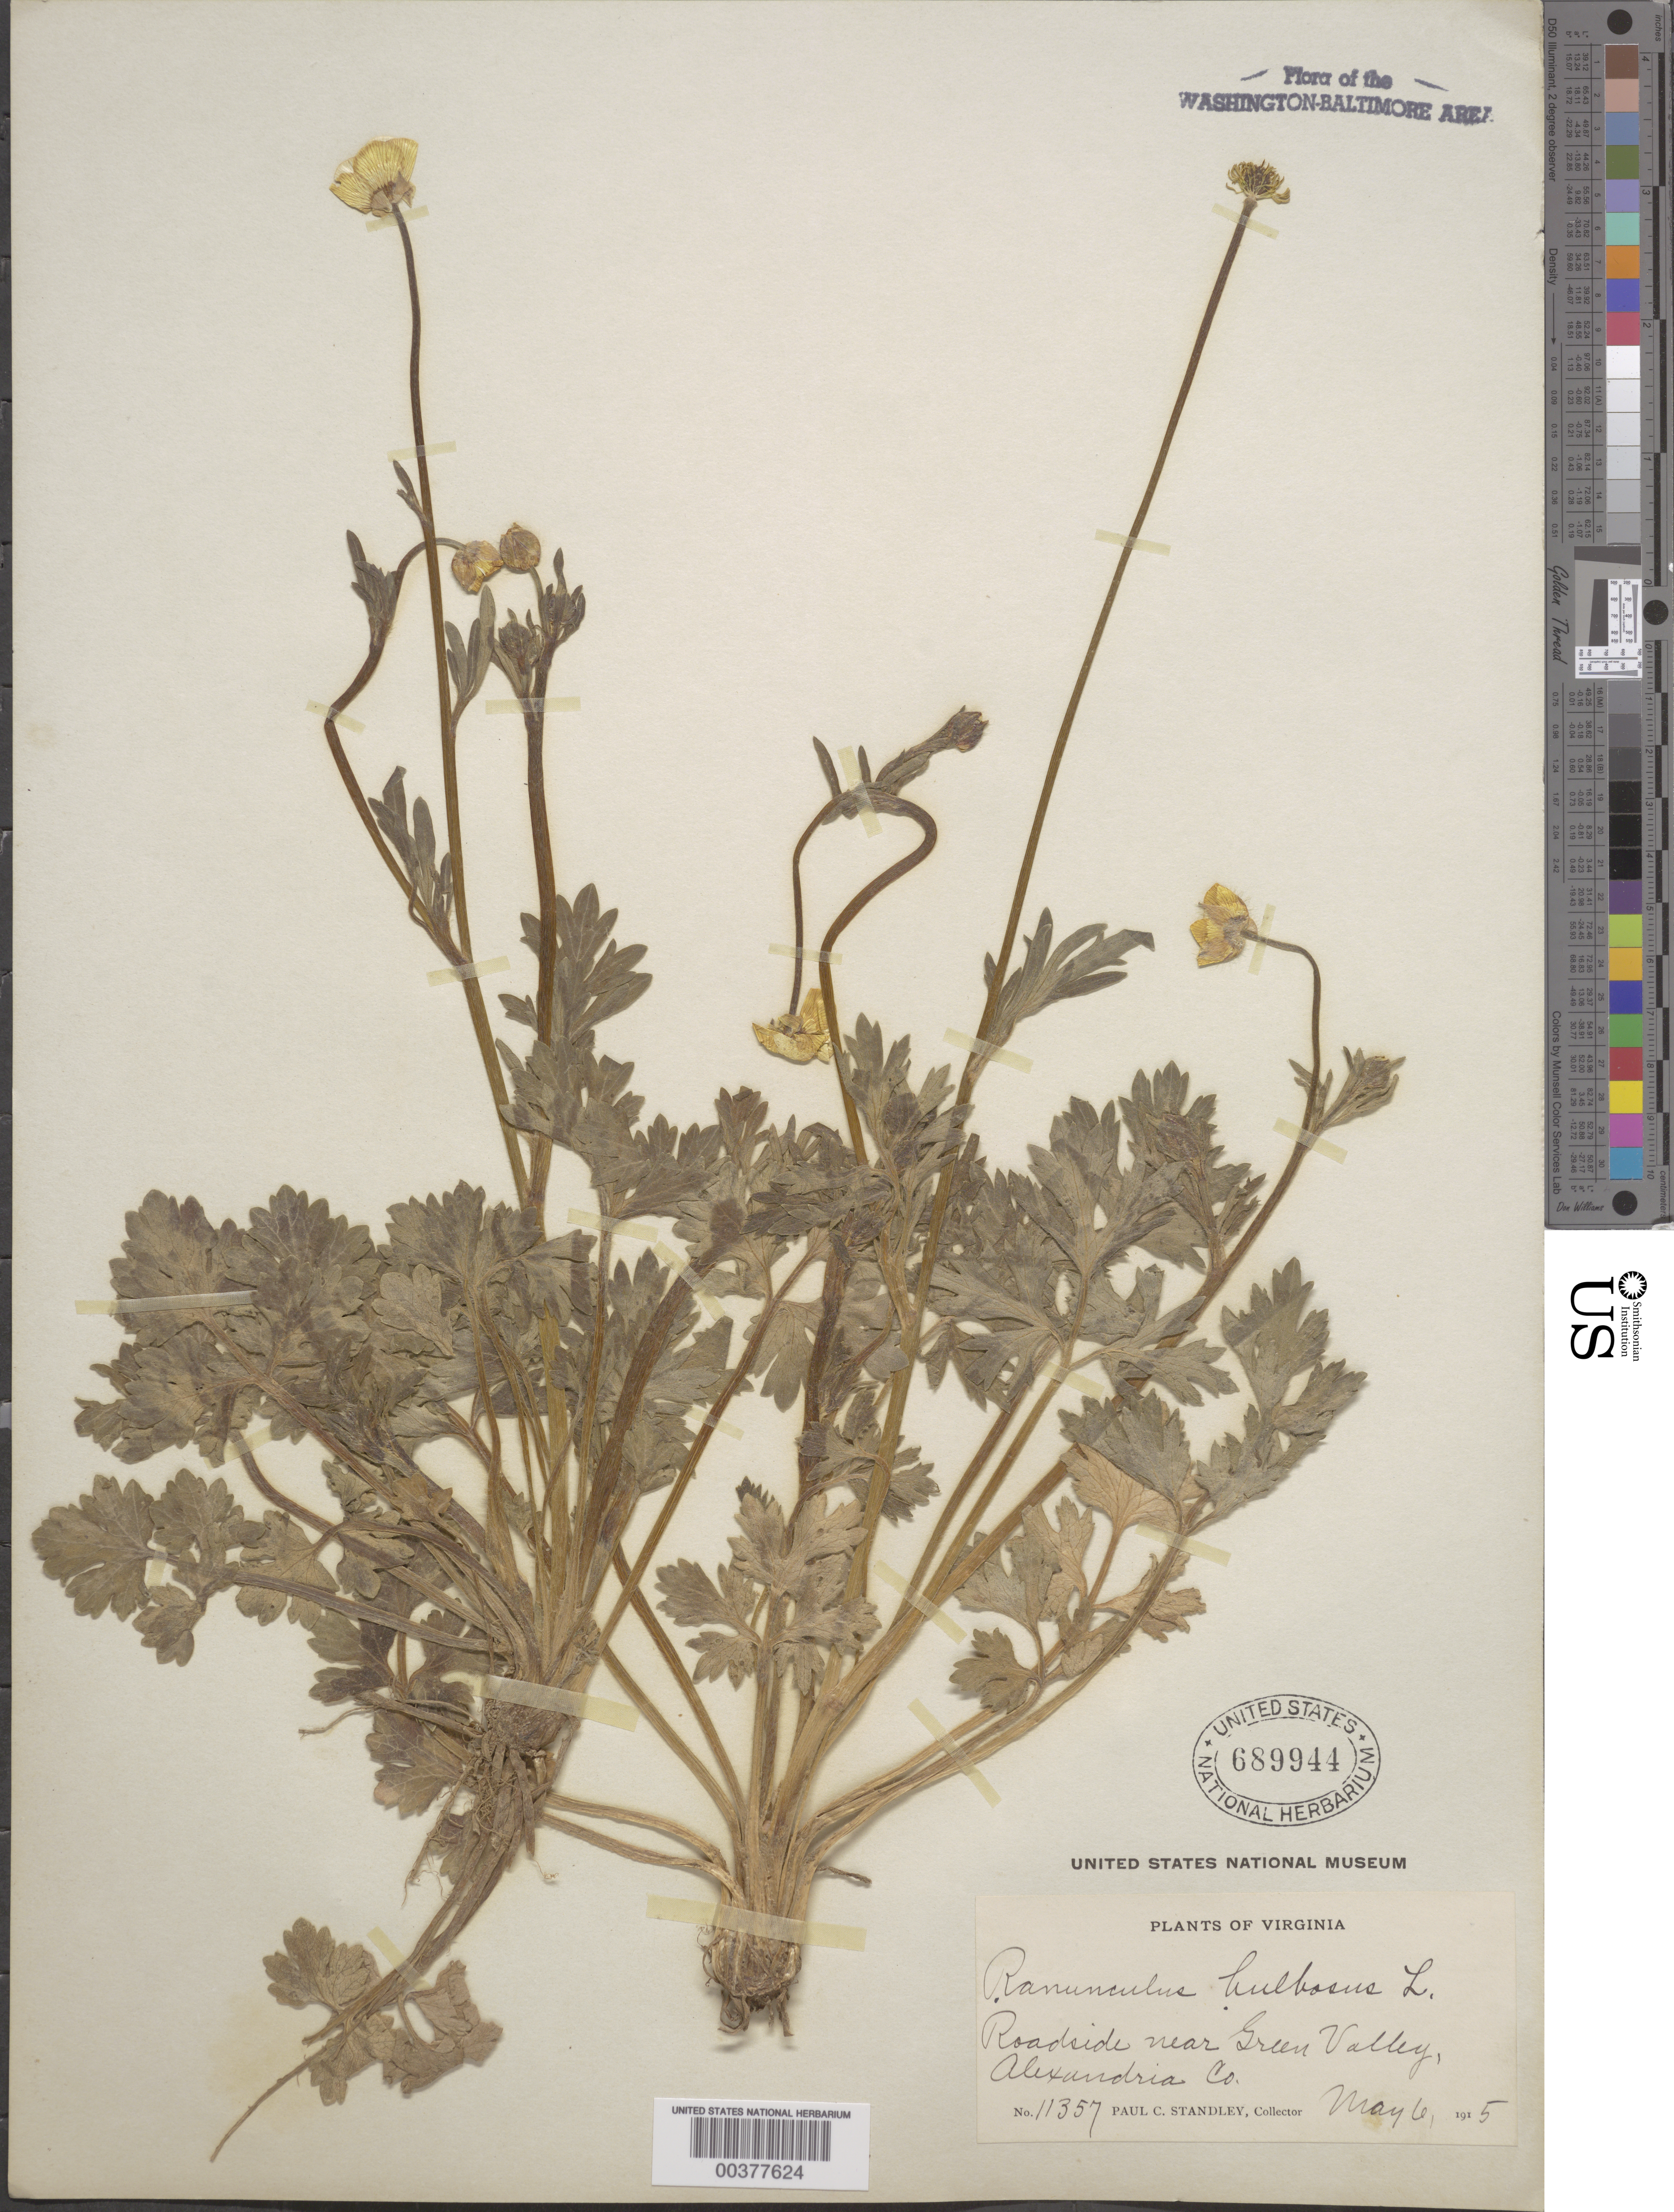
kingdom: Plantae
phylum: Tracheophyta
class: Magnoliopsida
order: Ranunculales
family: Ranunculaceae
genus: Ranunculus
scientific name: Ranunculus bulbosus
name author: L.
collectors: P. C. Standley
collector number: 11357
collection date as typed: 06 May 1915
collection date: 1915-05-06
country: United States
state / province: Virginia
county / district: Arlington / Fairfax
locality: Near Green Valley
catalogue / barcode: US 689944